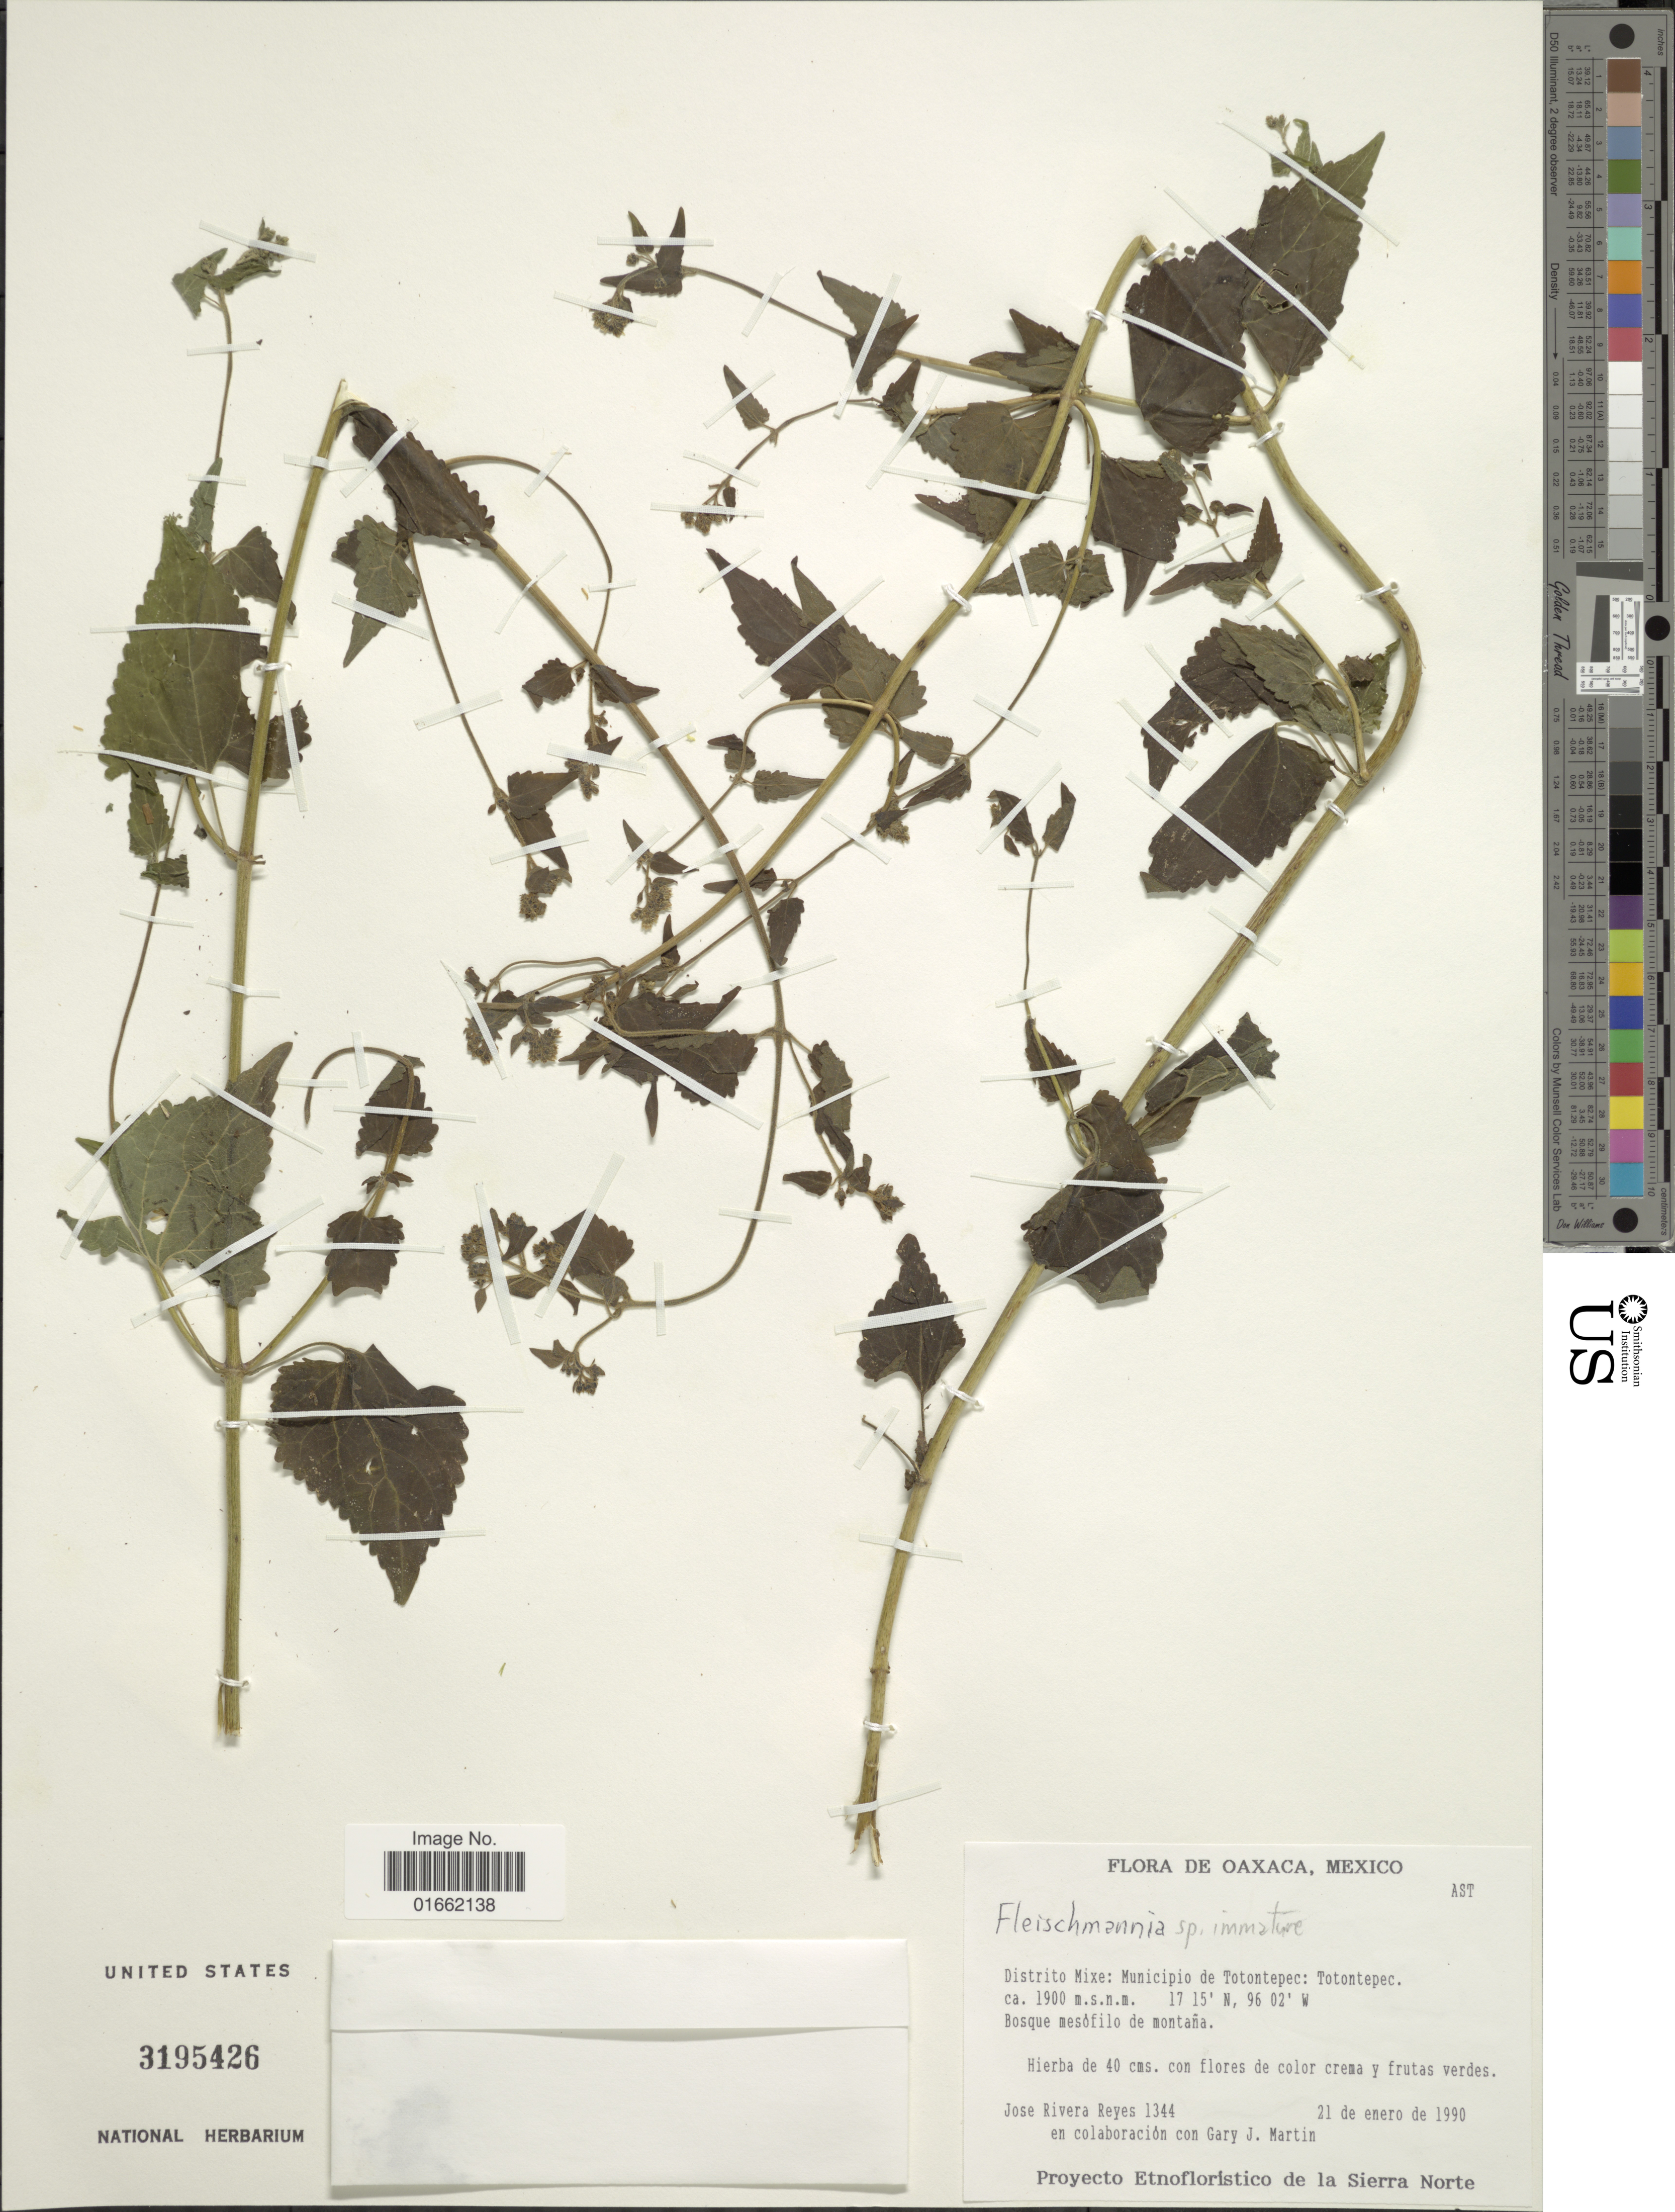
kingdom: Plantae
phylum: Tracheophyta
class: Magnoliopsida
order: Asterales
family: Asteraceae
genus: Fleischmannia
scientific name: Fleischmannia sp.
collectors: J. Reyes & G. J. Martin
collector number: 1344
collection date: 1990-01-21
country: Mexico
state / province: Oaxaca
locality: Distrito Mixe: Municipio de Totontepec: Totontepec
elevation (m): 1900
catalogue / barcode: US 3195426